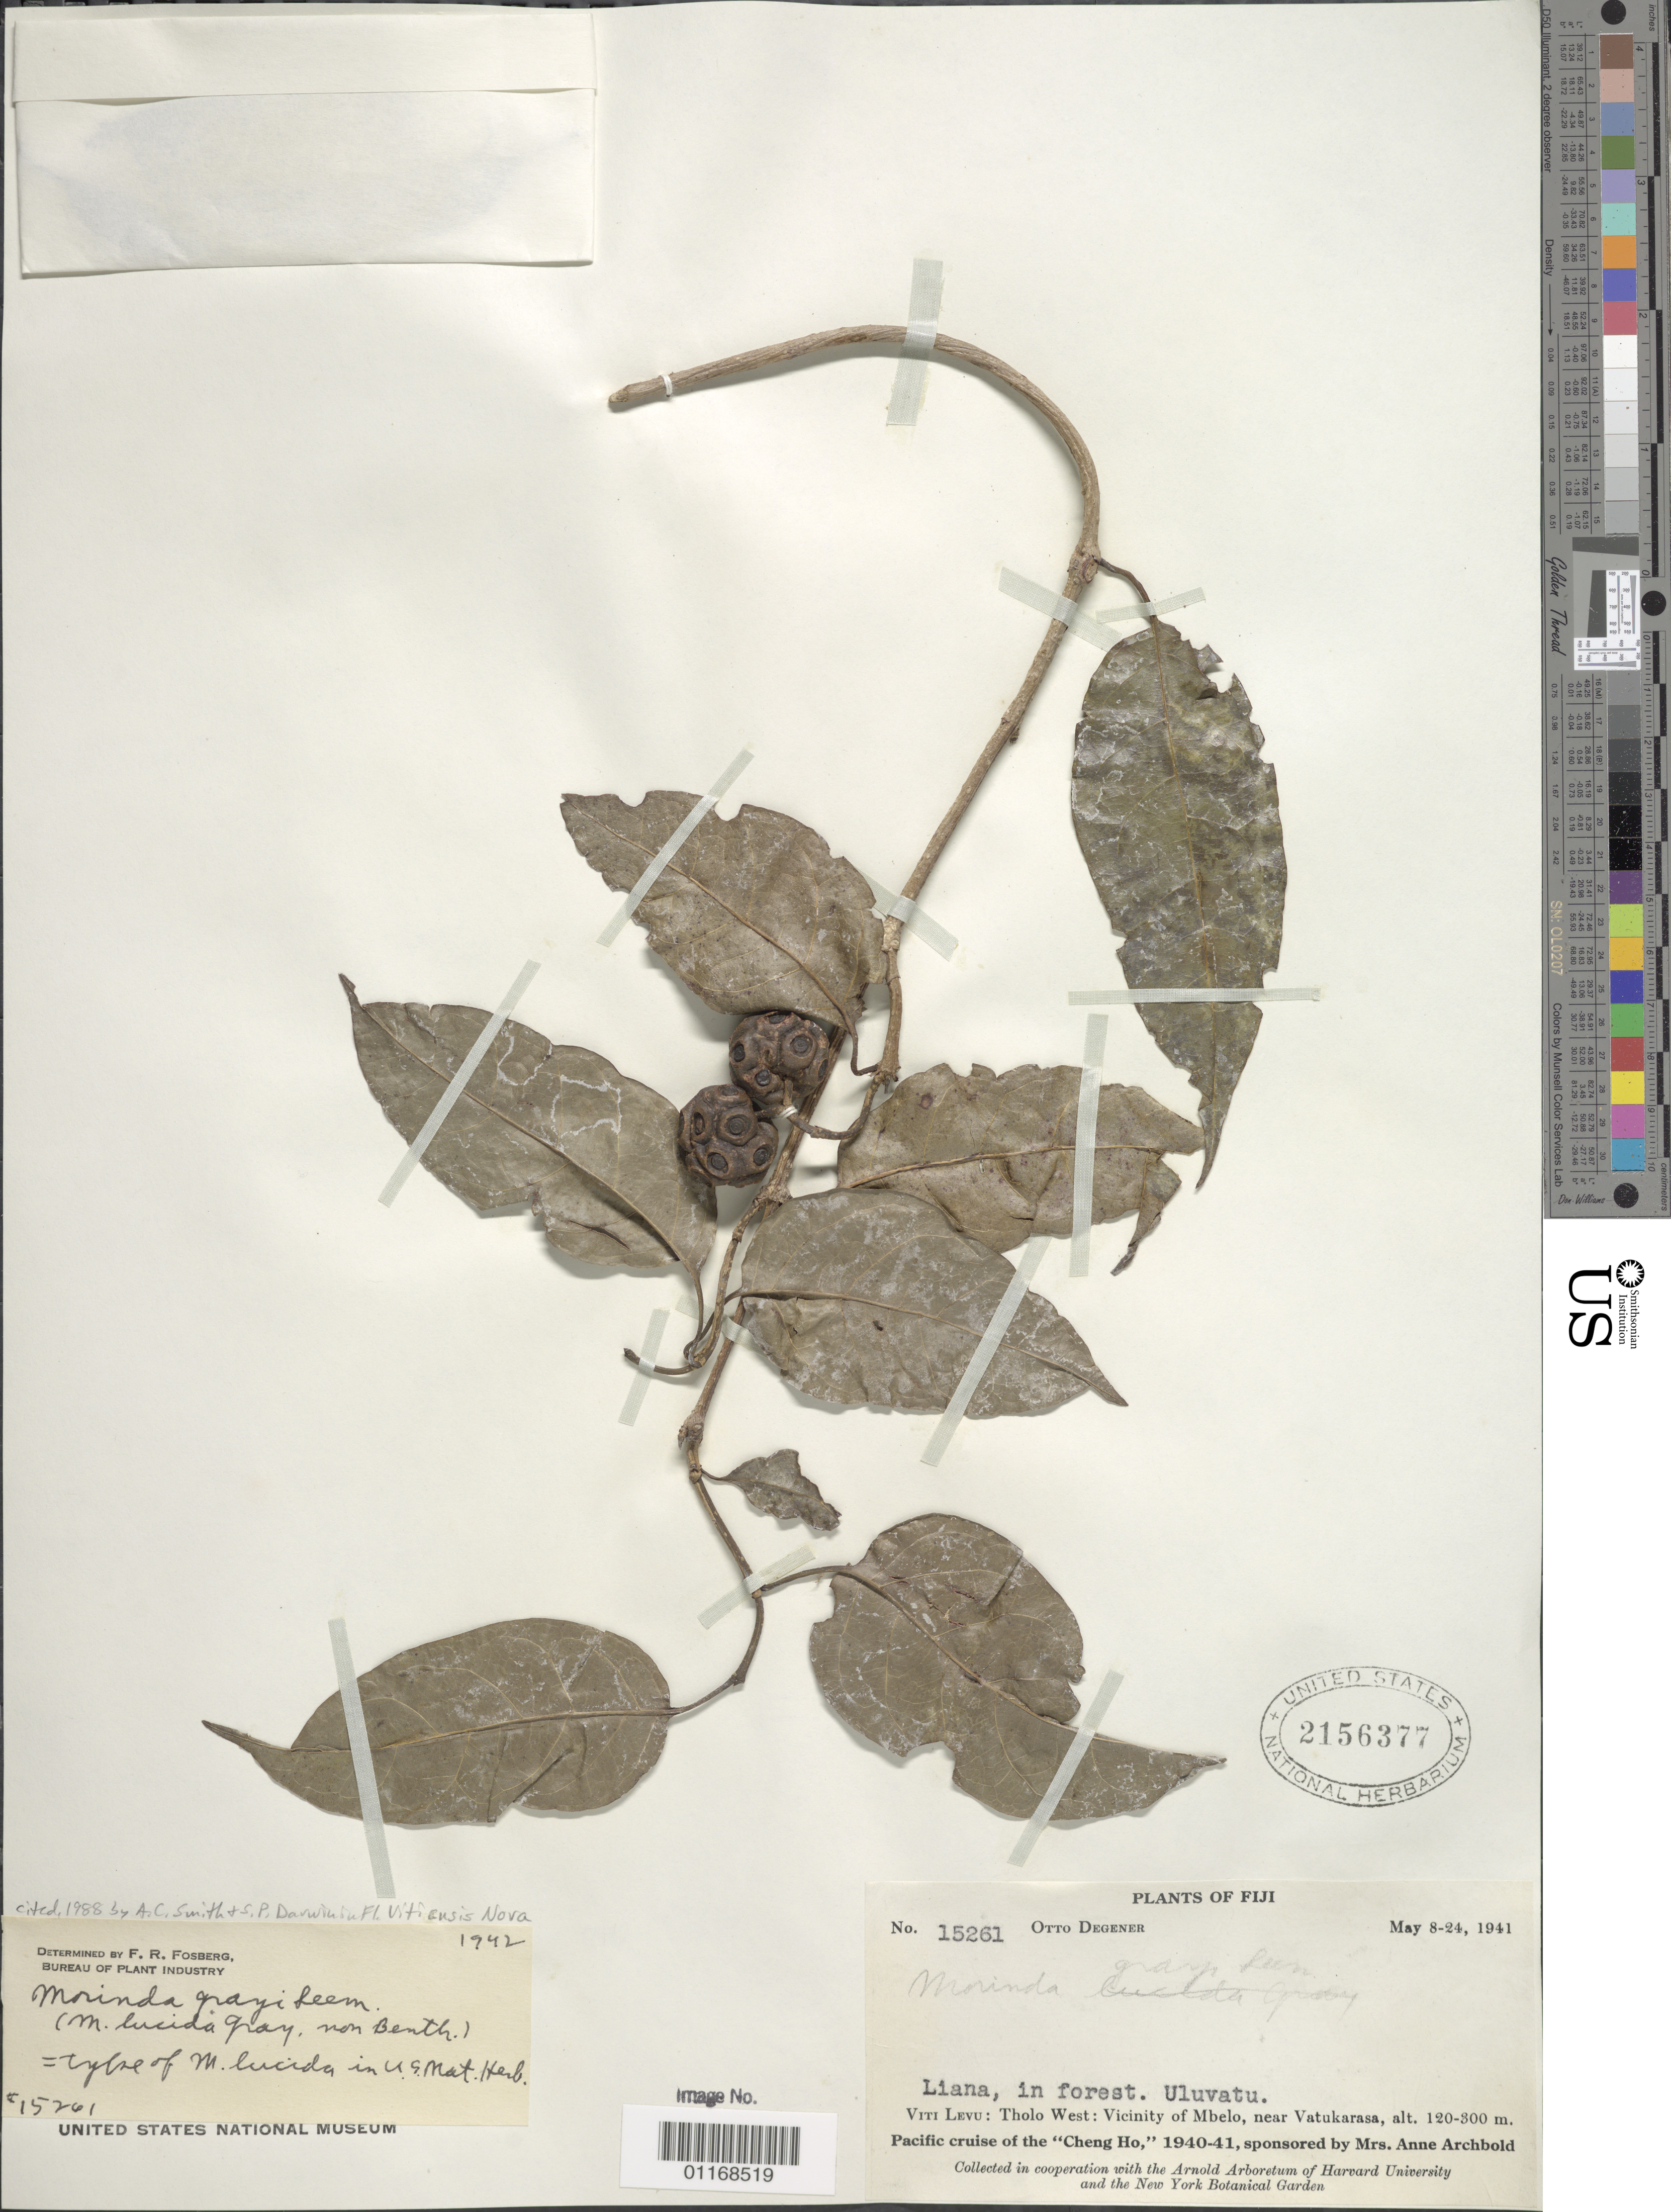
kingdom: Plantae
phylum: Tracheophyta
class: Magnoliopsida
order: Gentianales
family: Rubiaceae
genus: Gynochthodes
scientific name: Gynochthodes grayi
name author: (Seem.) Razafim. & B. Bremer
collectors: O. Degener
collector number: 15261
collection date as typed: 08 May 1941 to 24 May 1941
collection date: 1941-05-08/1941-05-24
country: Fiji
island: Viti Levu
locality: Tholo West, vicinity of Mbelo, near Vatukarasa. [Viti Levu Group]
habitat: forest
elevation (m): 120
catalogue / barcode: US 2156377